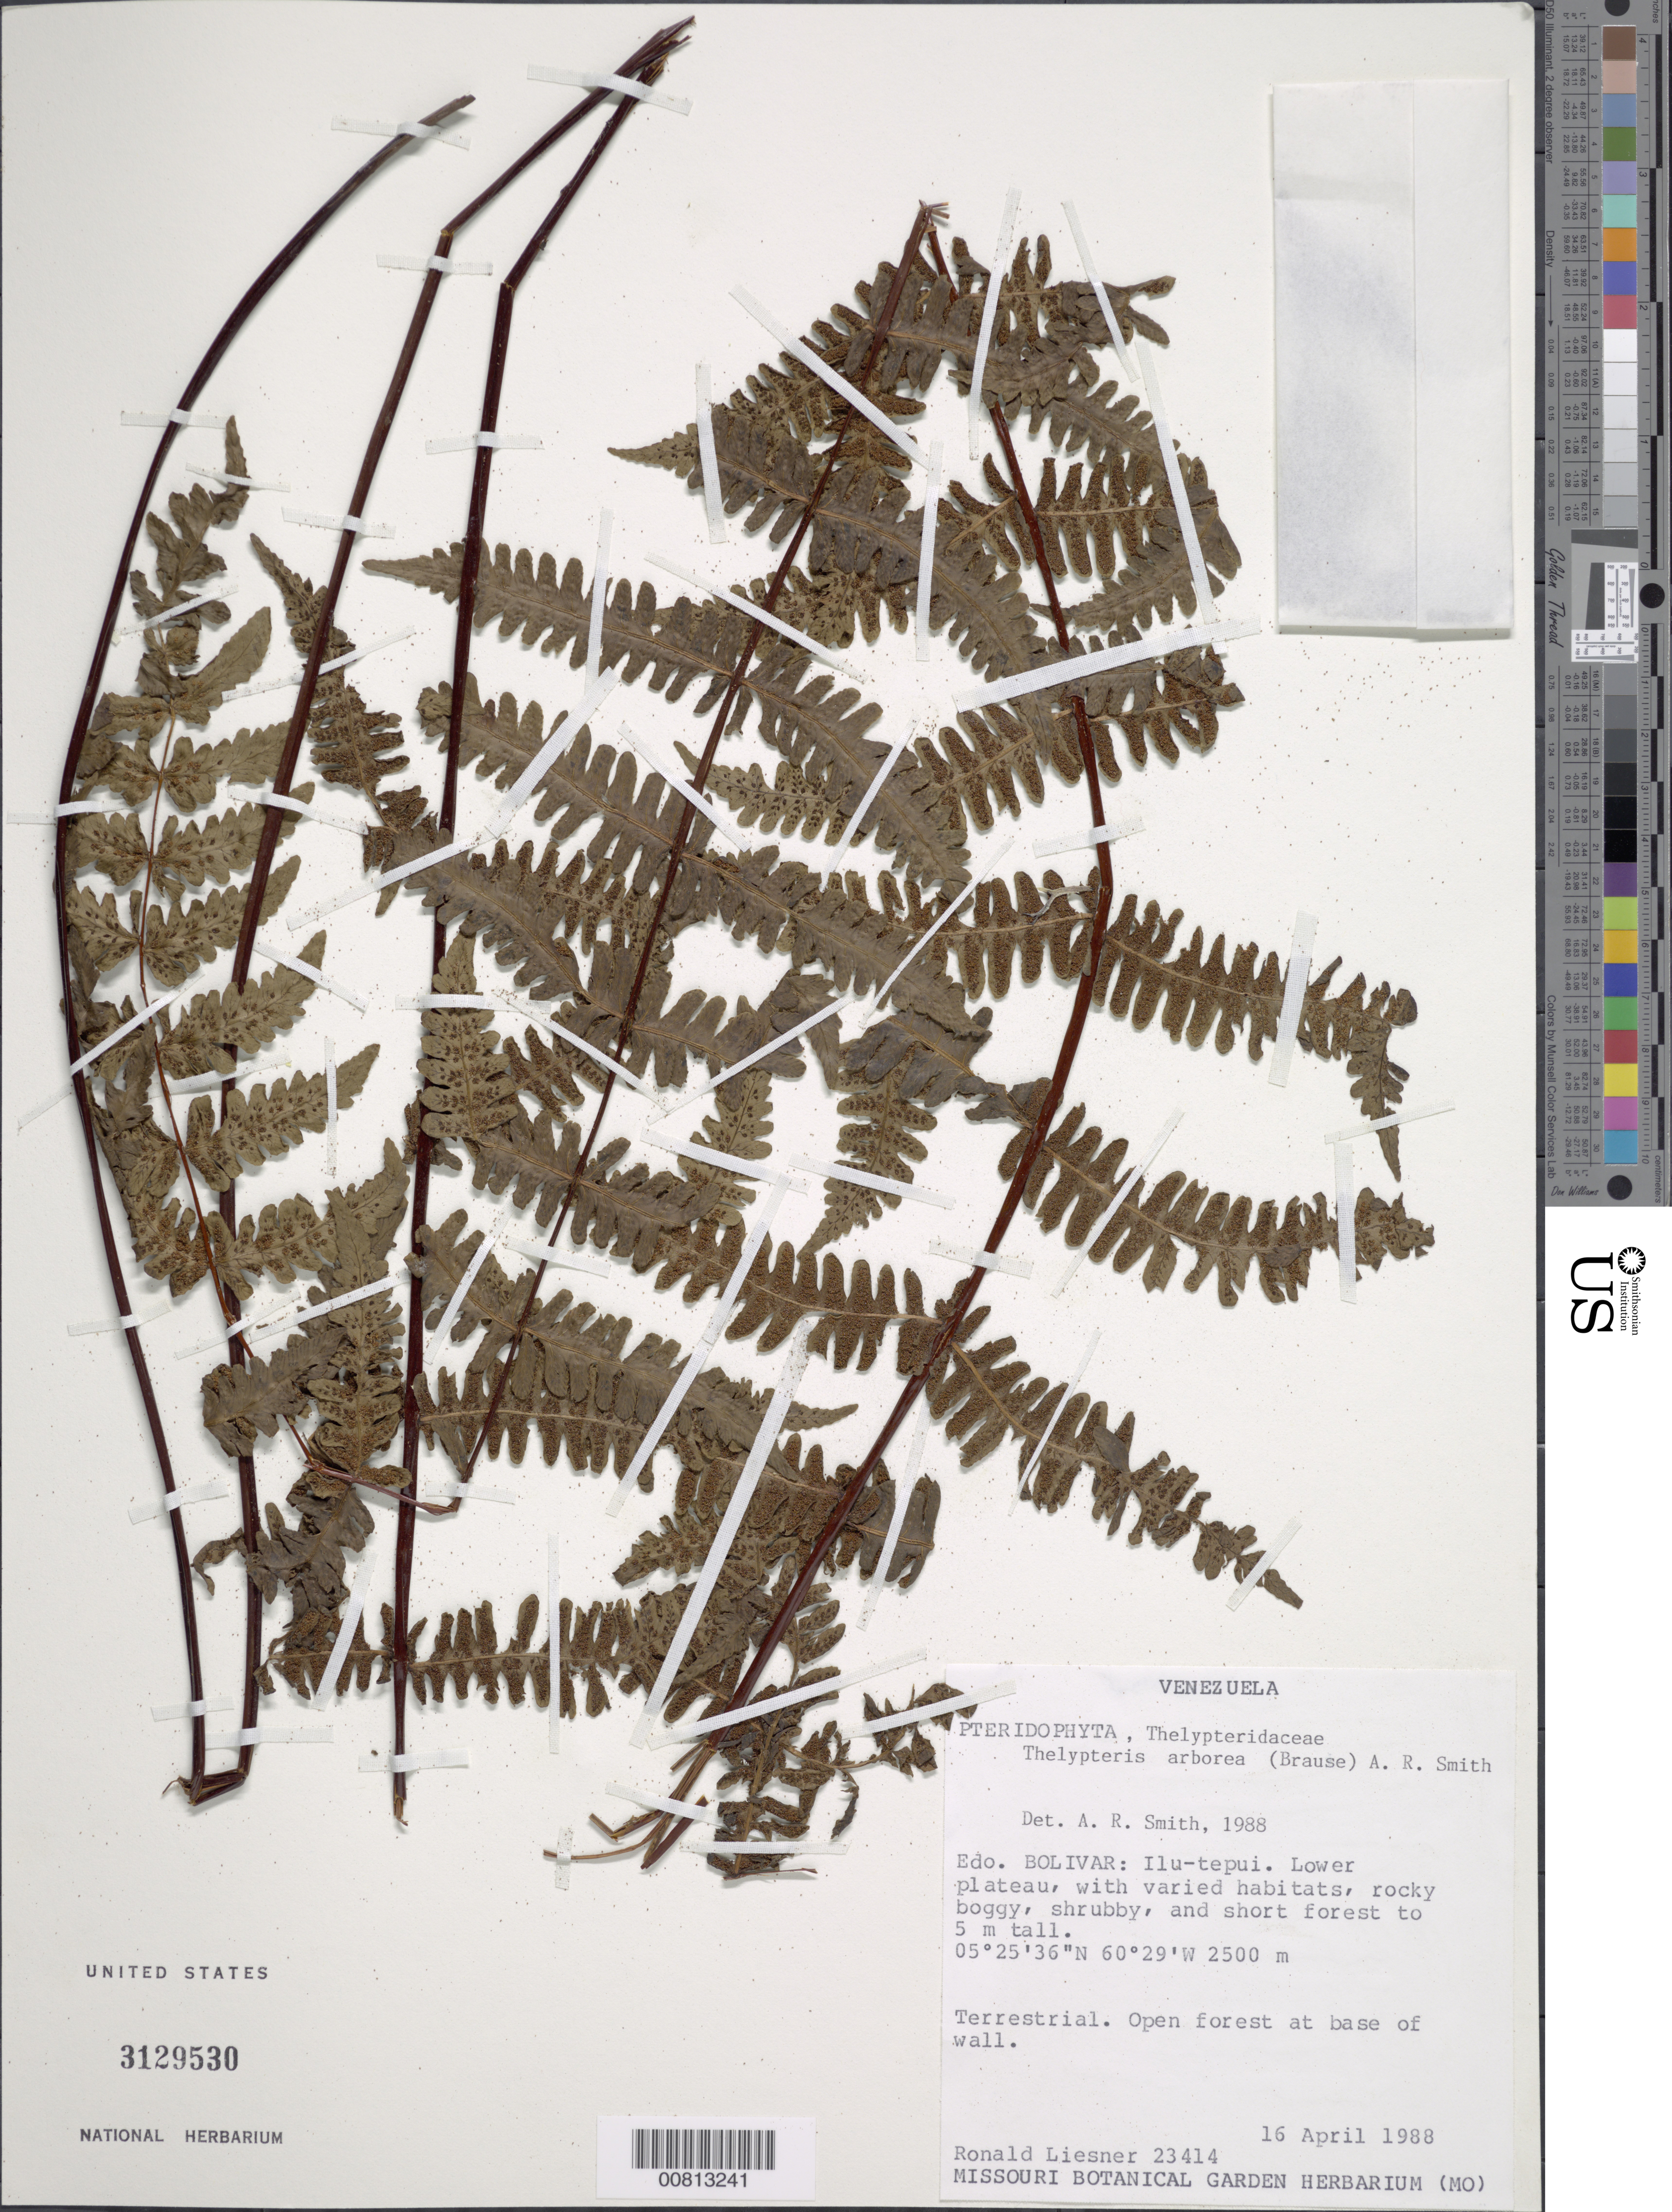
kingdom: Plantae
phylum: Tracheophyta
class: Polypodiopsida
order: Polypodiales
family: Thelypteridaceae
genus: Amauropelta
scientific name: Amauropelta arborea (Brause) comb. nov., ined. 2015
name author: (Brause)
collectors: R. L. Liesner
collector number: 23414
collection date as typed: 16-Apr-88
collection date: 1988-04-16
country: Venezuela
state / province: Bolívar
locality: Ilu-tepuí, lower plateau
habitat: Open forest at base of wall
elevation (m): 2500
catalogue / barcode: US 3129530